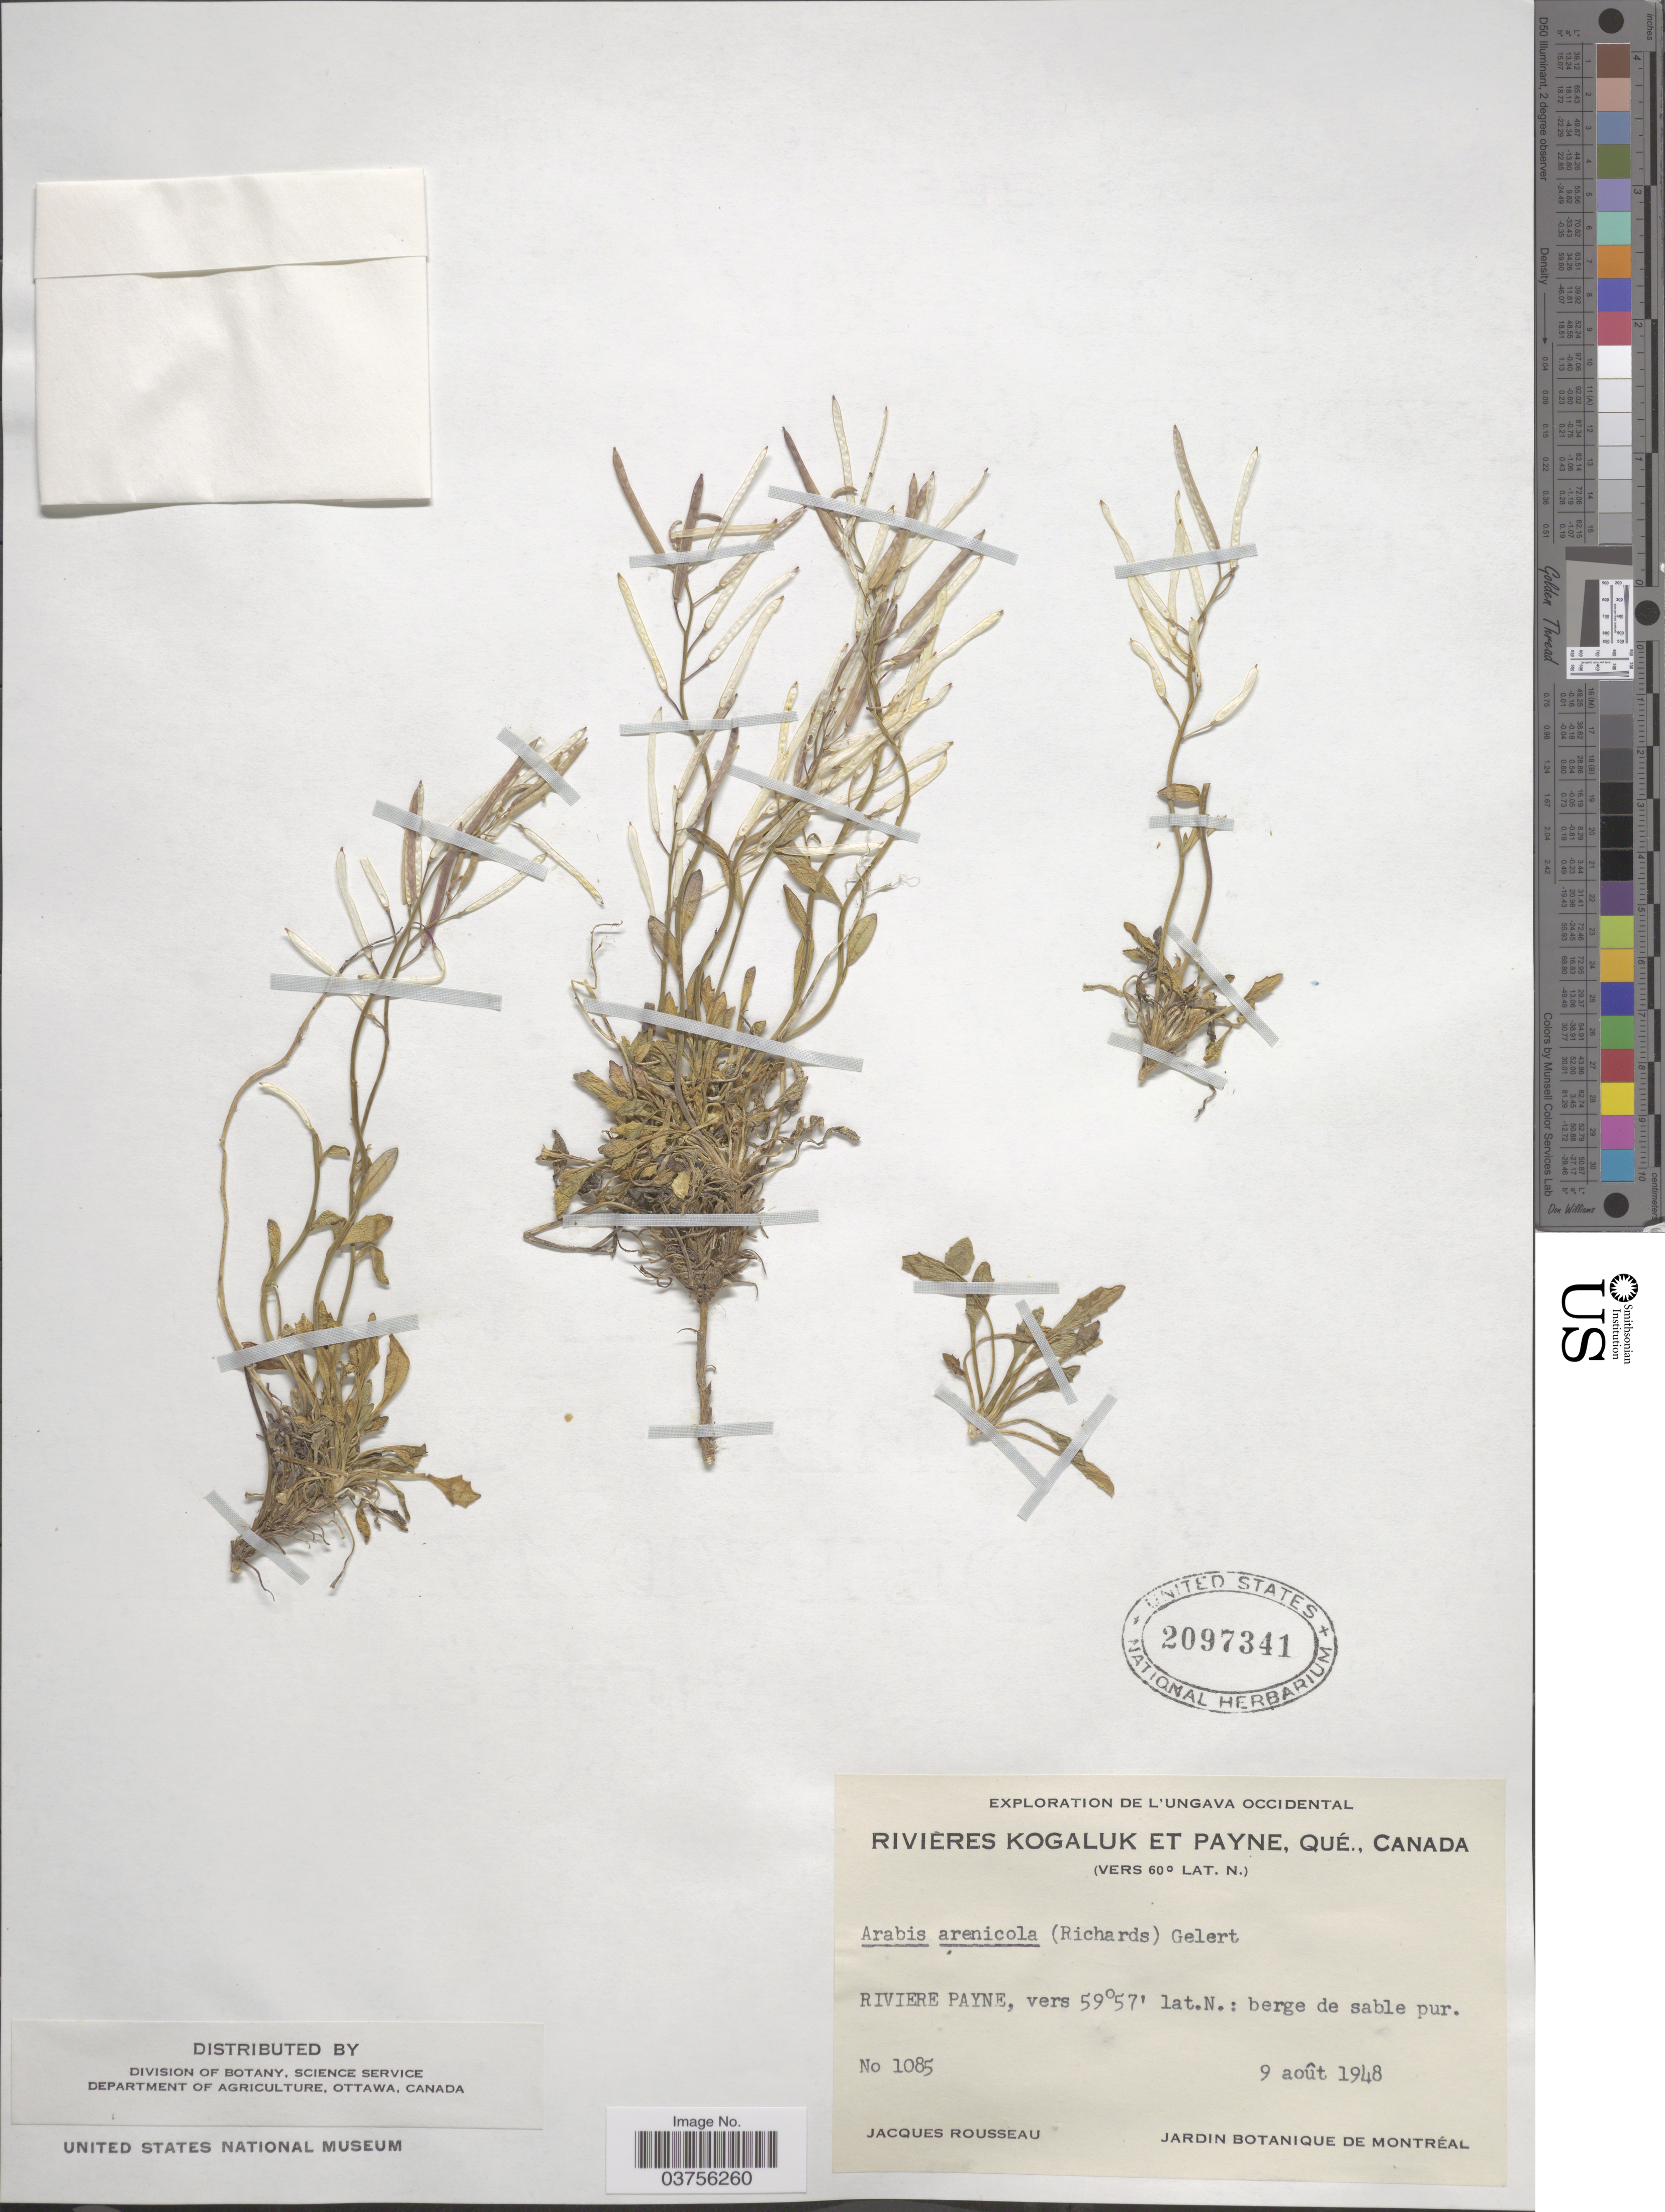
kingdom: Plantae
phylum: Tracheophyta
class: Magnoliopsida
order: Brassicales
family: Brassicaceae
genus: Arabis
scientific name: Arabis arenicola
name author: (Richardson ex Hook.) Gelert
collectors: J. Rousseau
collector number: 1085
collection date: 1948-08-09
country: Canada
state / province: Quebec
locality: Ungava. Rivières Kogaluk et Payne. Riviere Payne.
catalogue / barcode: US 2097341